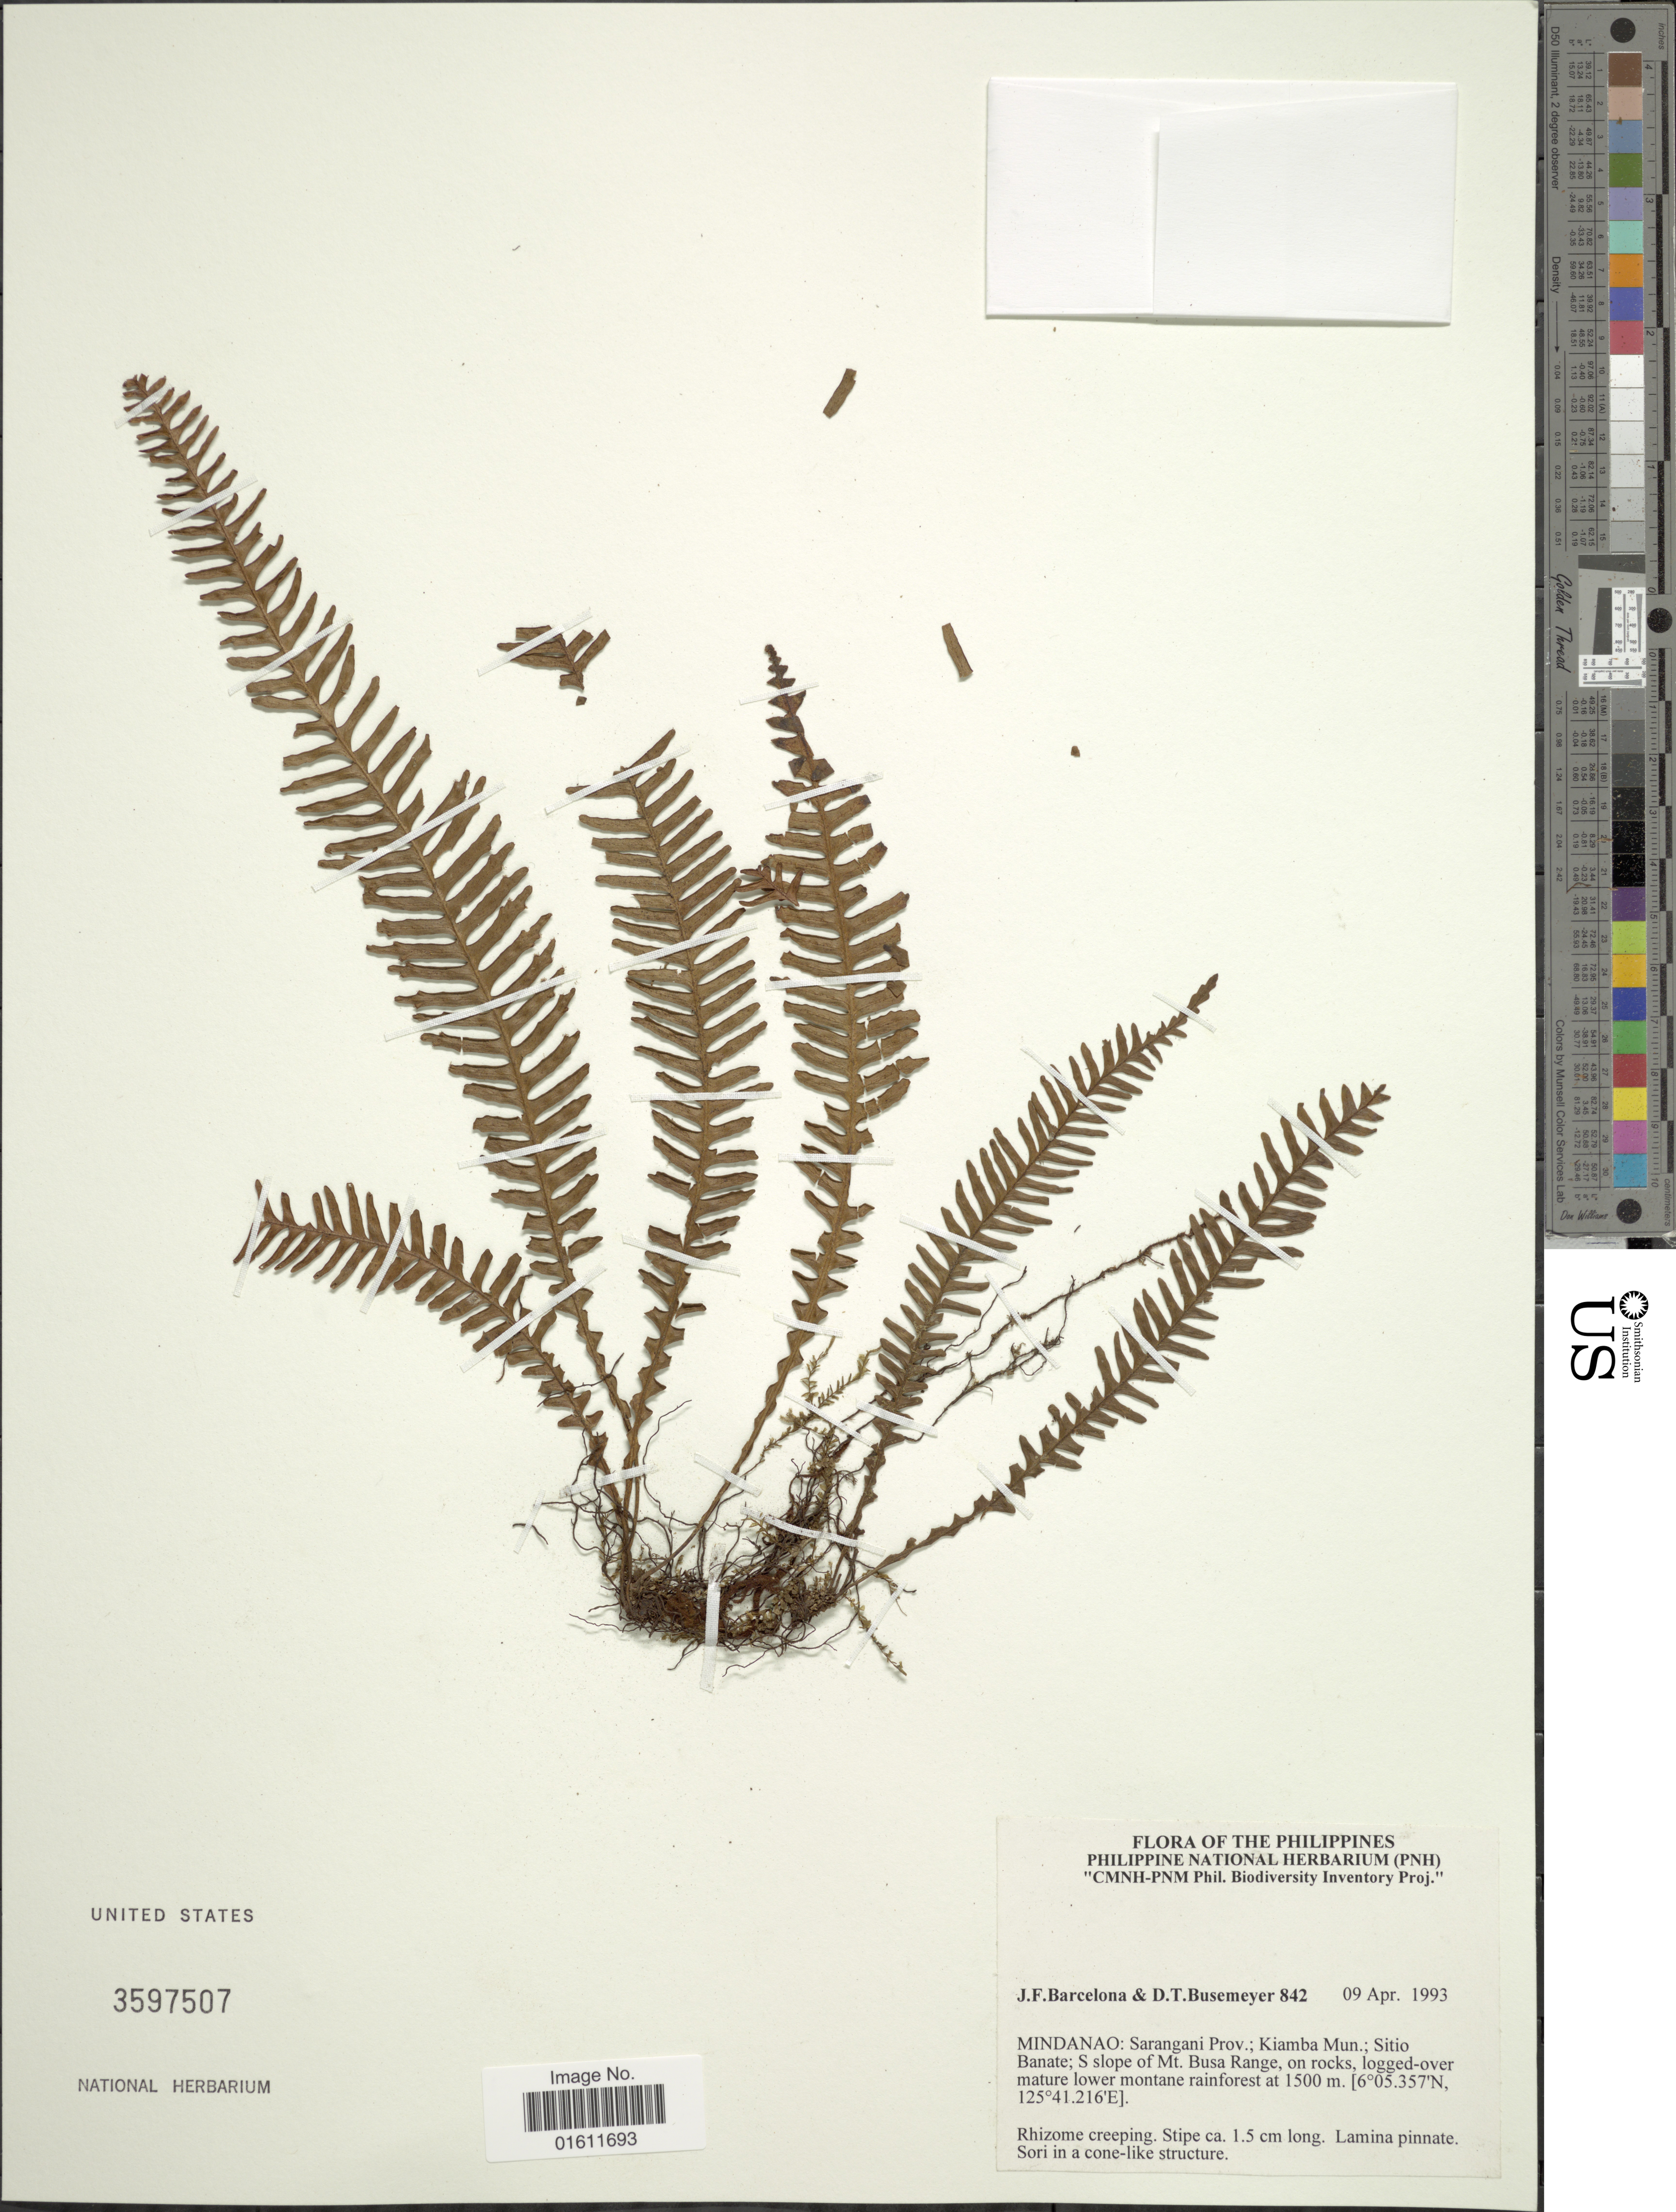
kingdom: Plantae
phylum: Tracheophyta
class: Polypodiopsida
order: Polypodiales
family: Polypodiaceae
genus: Prosaptia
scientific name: Prosaptia obliquata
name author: (Blume) Mett.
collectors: J. F. Barcelona & D. Busemeyer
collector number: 842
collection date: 1993-04-09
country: Philippines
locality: Mindanao: Sarangani Prov.; Kiamba Mun.; Sitio Banate; S slope of Mt. Busa Range, on boulders, logged-over mature lower montane rainforest.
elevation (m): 1500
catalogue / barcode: US 3597507